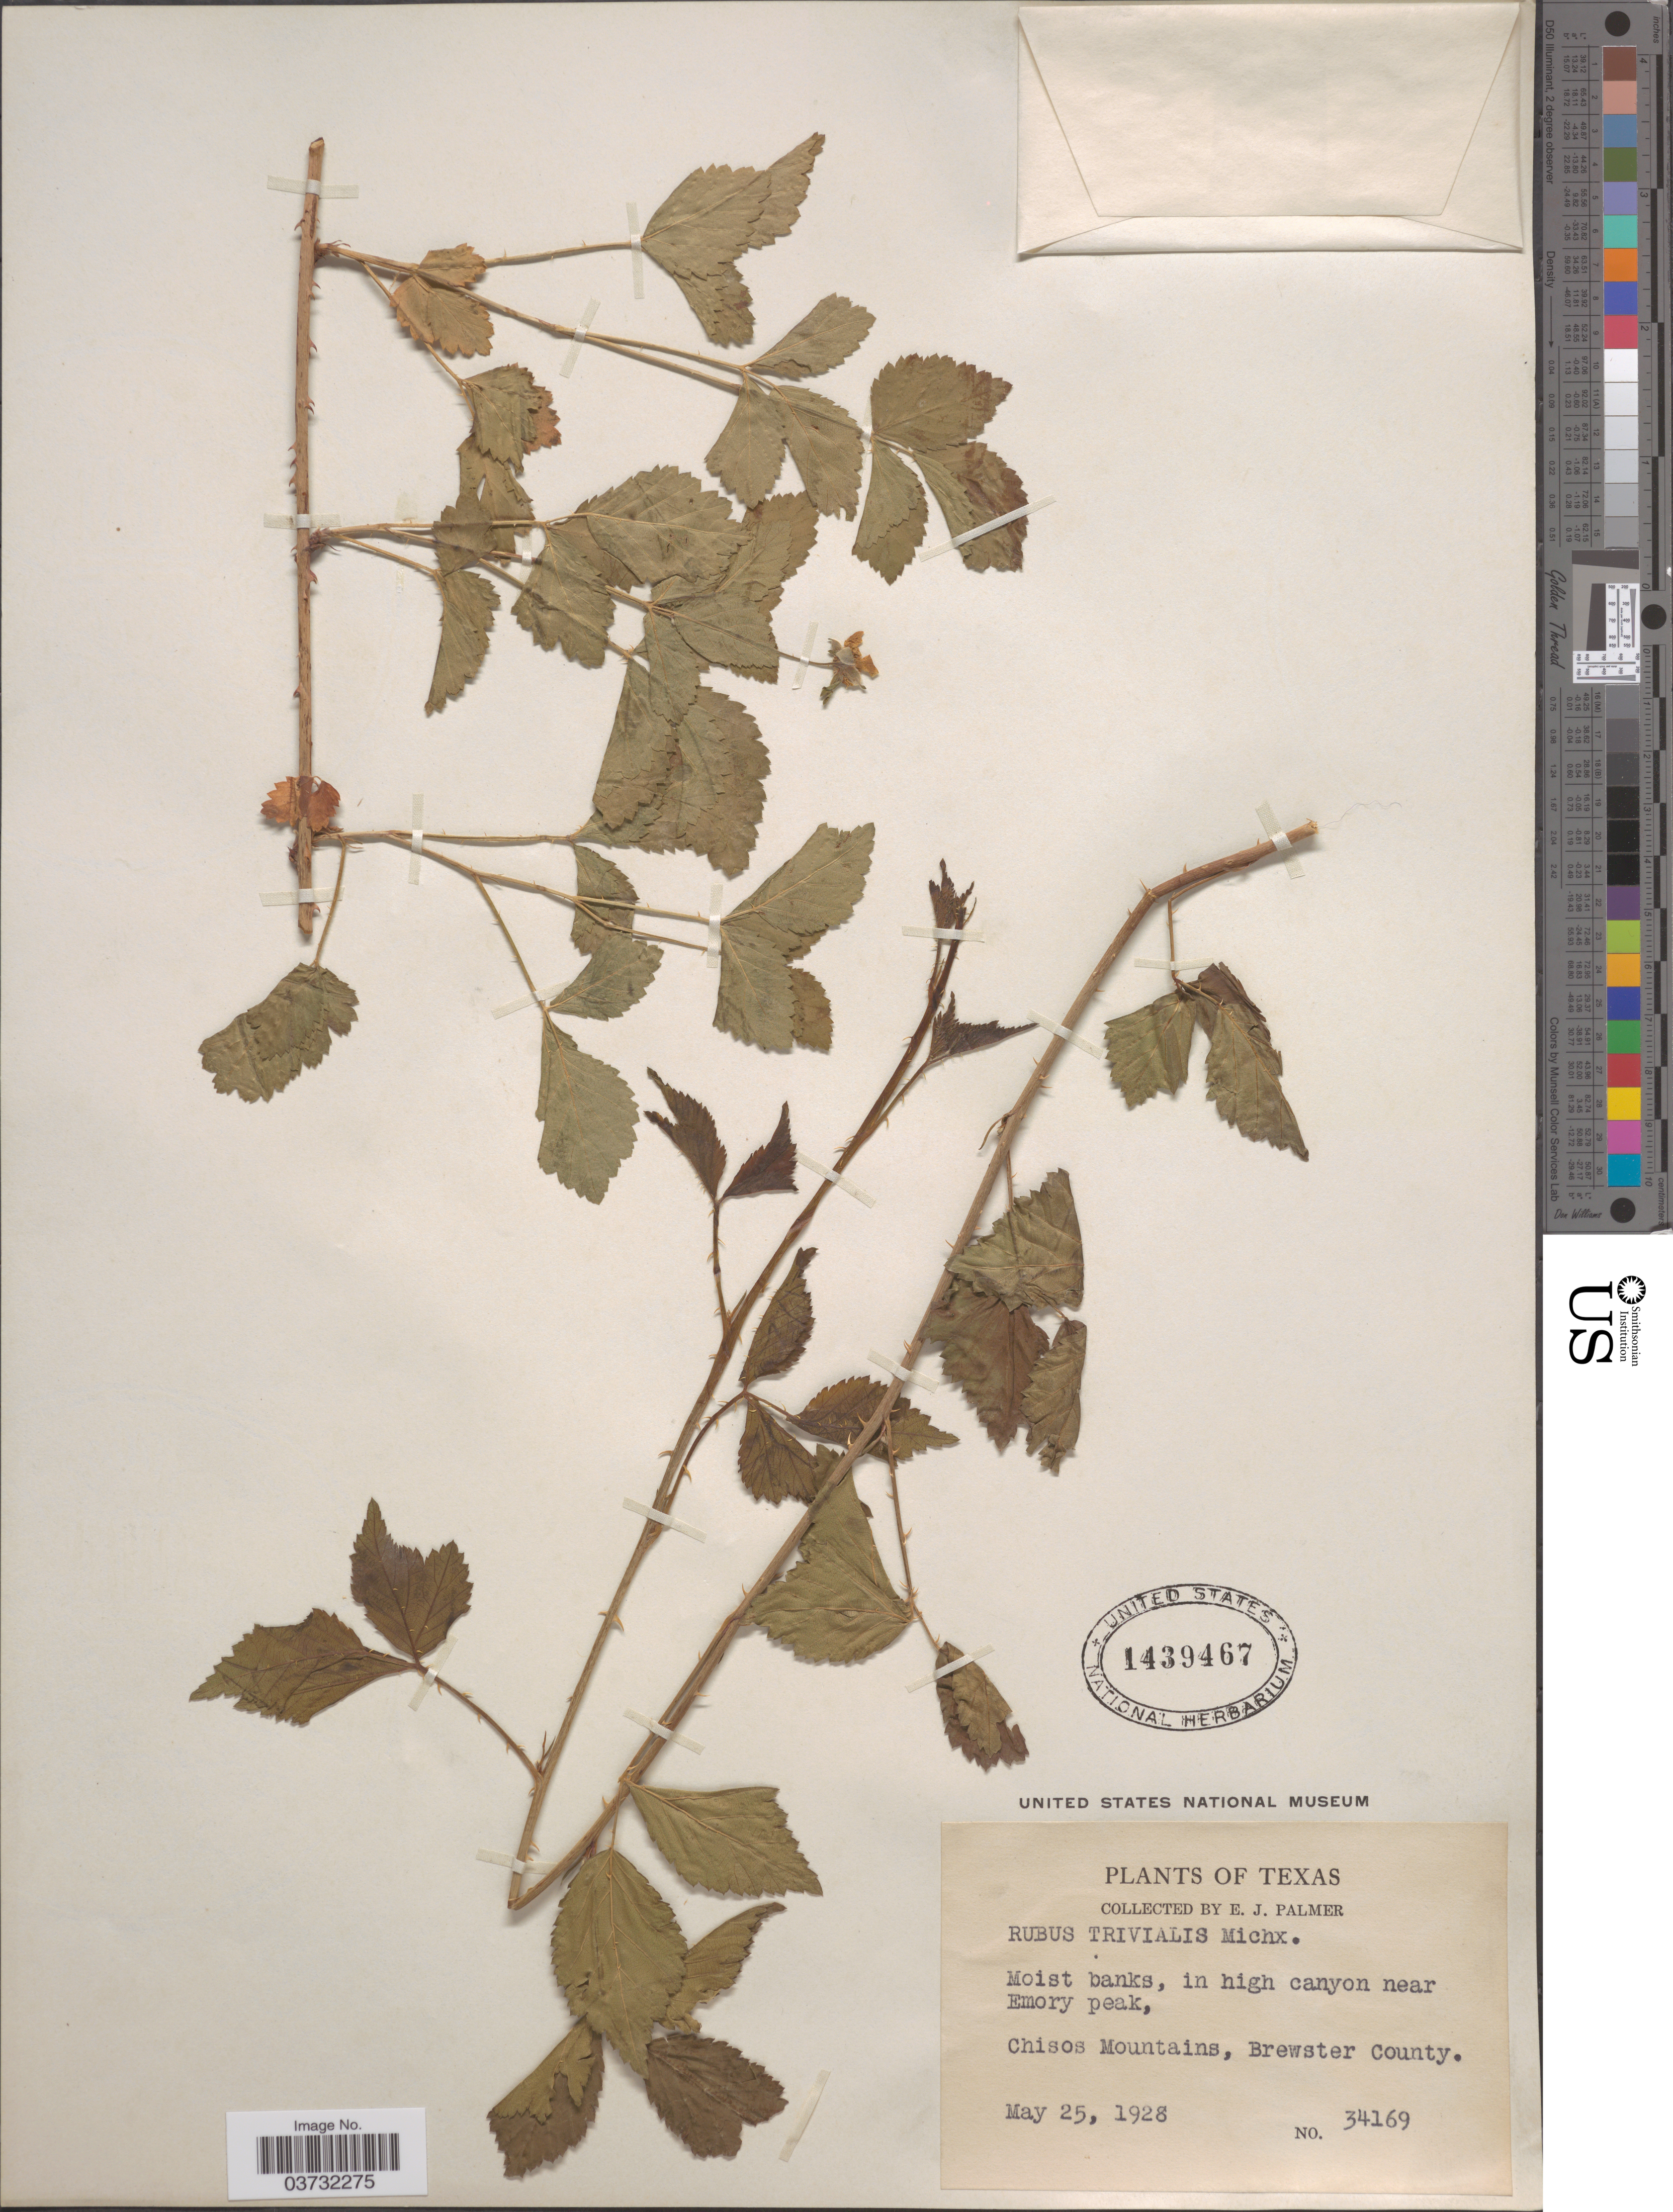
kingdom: Plantae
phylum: Tracheophyta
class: Magnoliopsida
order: Rosales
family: Rosaceae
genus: Rubus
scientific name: Rubus trivialis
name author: Michx.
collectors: E. J. Palmer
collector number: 34169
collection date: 1928-05-25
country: United States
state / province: Texas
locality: Moist banks, in high canyon near Emore peak, Chisos Mountains, Brewster County.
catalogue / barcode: US 1439467